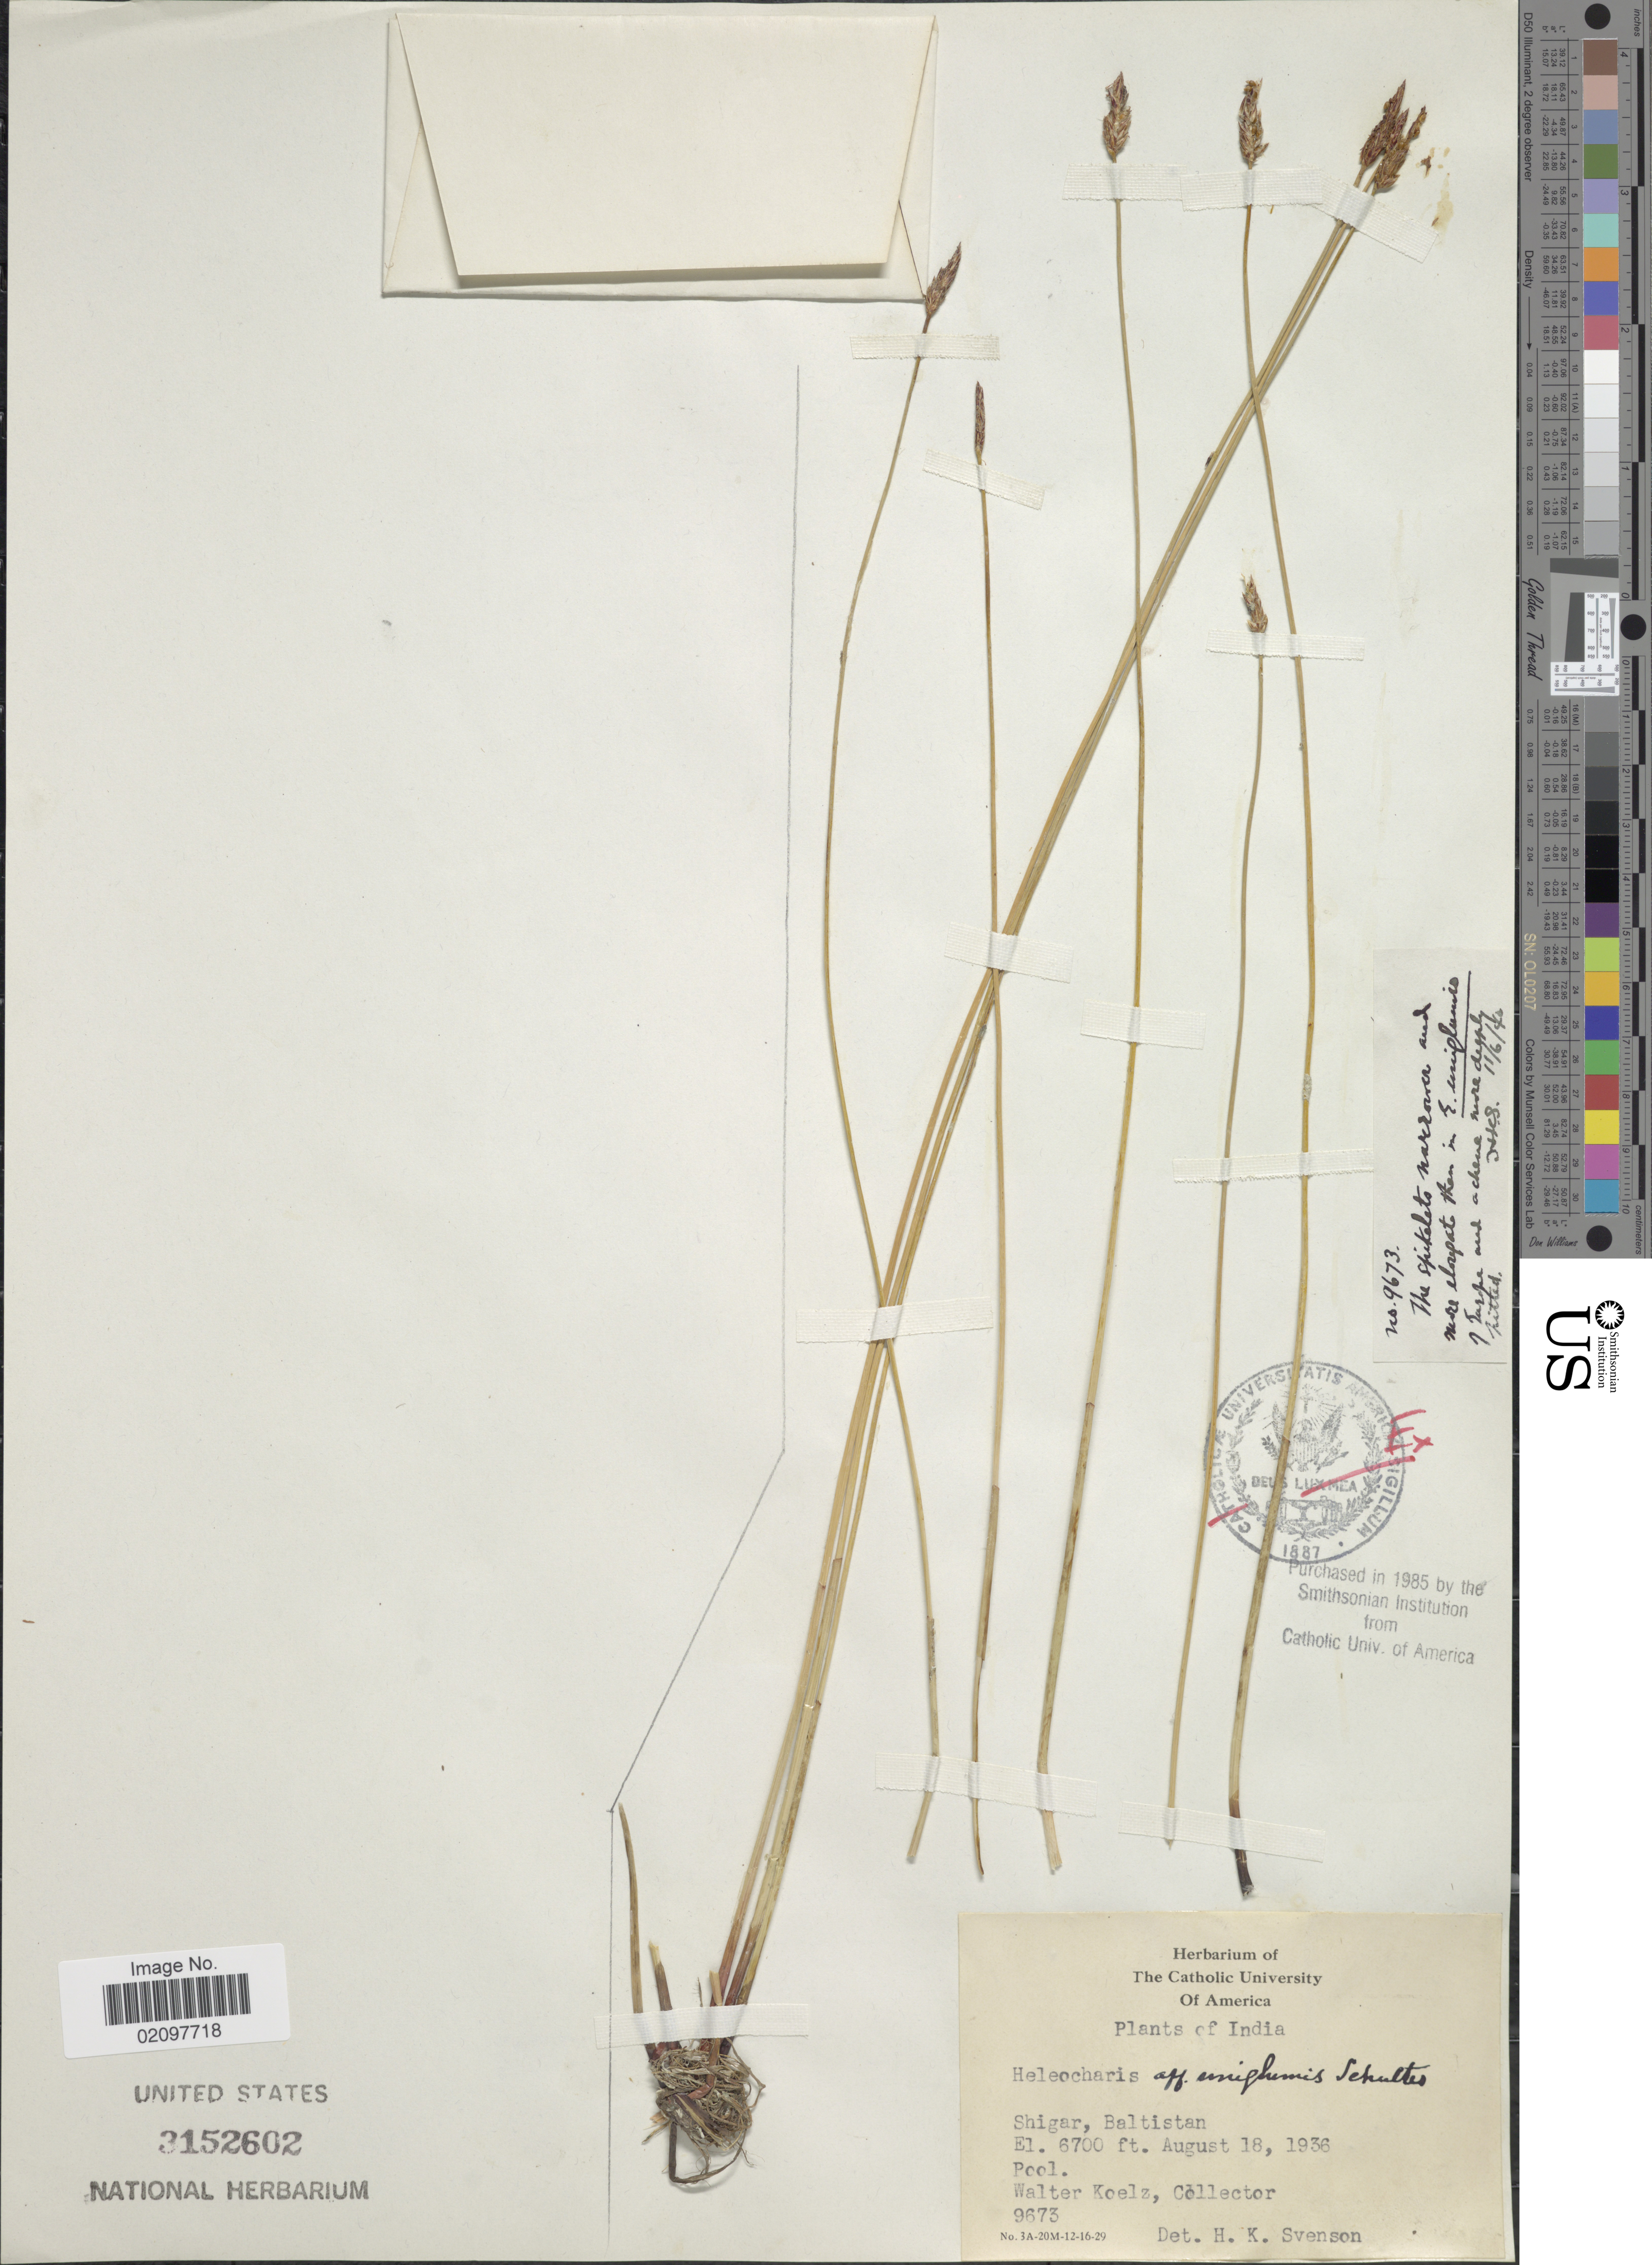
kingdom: Plantae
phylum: Tracheophyta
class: Liliopsida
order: Poales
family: Cyperaceae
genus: Eleocharis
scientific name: Eleocharis uniglumis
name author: (Link) Schult.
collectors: W. N. Koelz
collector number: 9673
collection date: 1936-08-18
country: India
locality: Shigar, Baltistan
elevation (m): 2042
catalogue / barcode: US 3152602